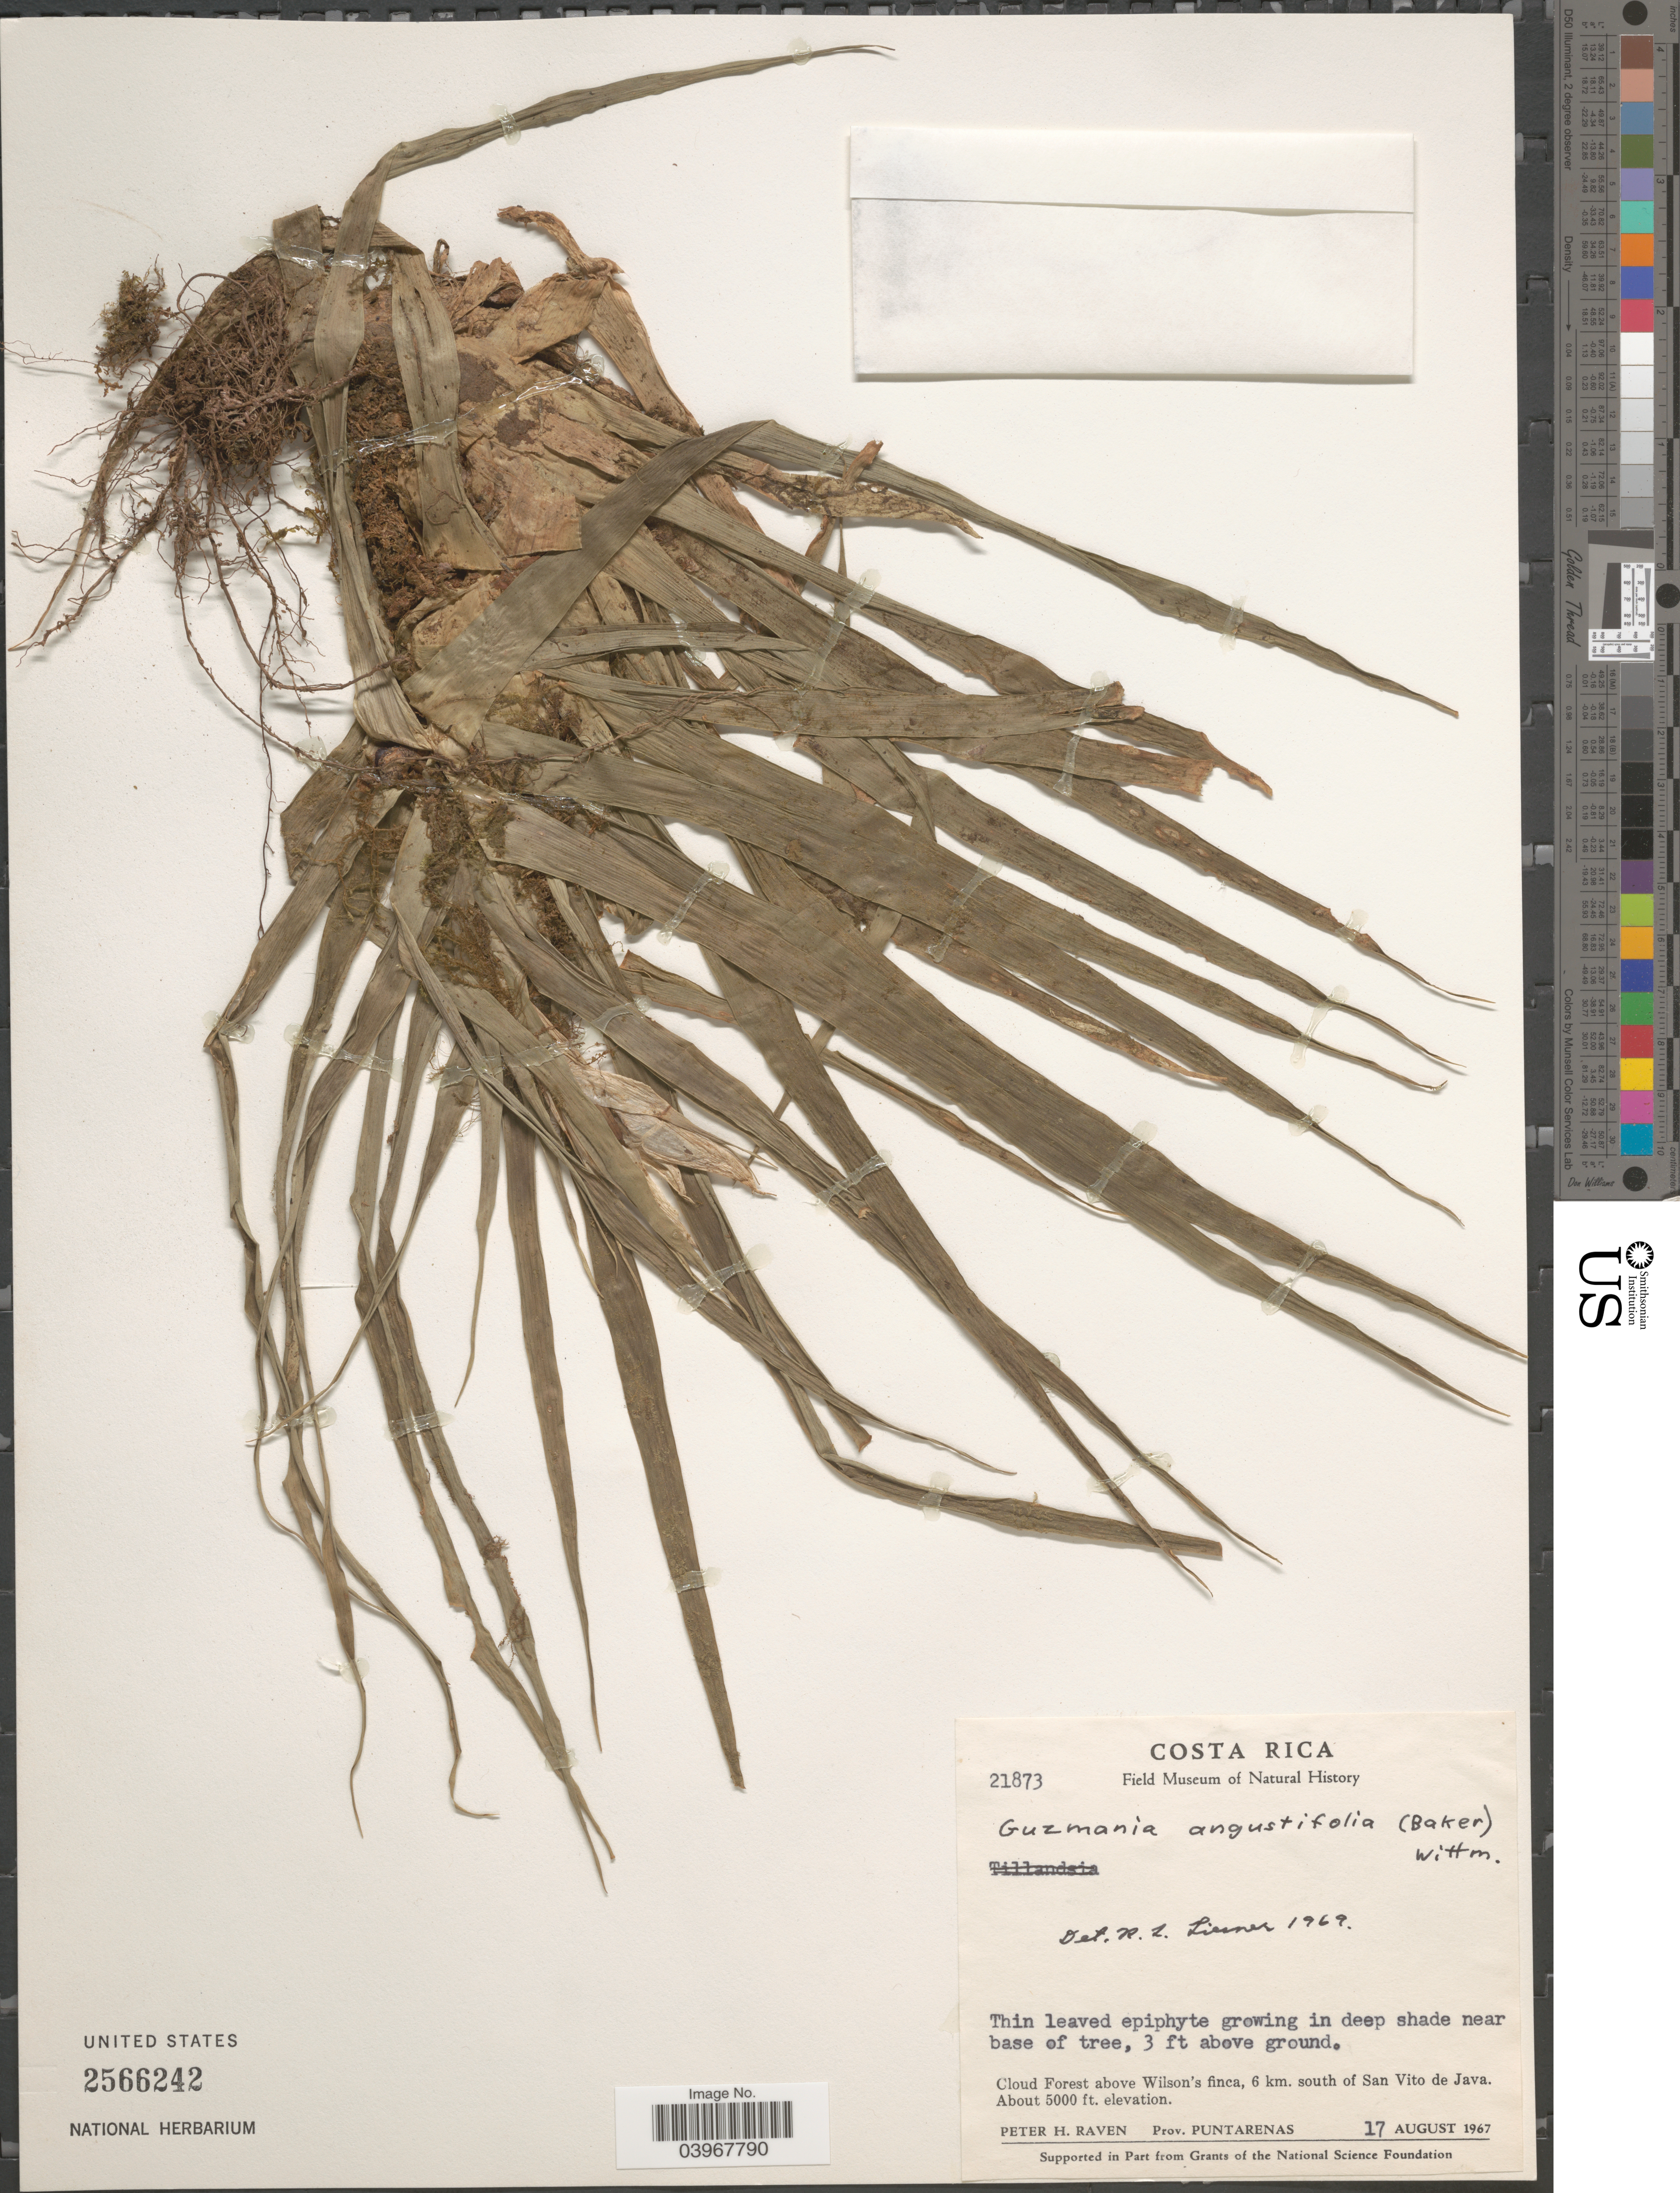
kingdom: Plantae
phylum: Tracheophyta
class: Liliopsida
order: Poales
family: Bromeliaceae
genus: Guzmania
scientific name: Guzmania angustifolia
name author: (Baker) Wittm.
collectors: P. Raven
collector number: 21873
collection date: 1967-08-17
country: Costa Rica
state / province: Puntarenas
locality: Cloud forest above Wilson's finca, 6 km. south of San Vito de Java.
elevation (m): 1524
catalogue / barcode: US 2566242